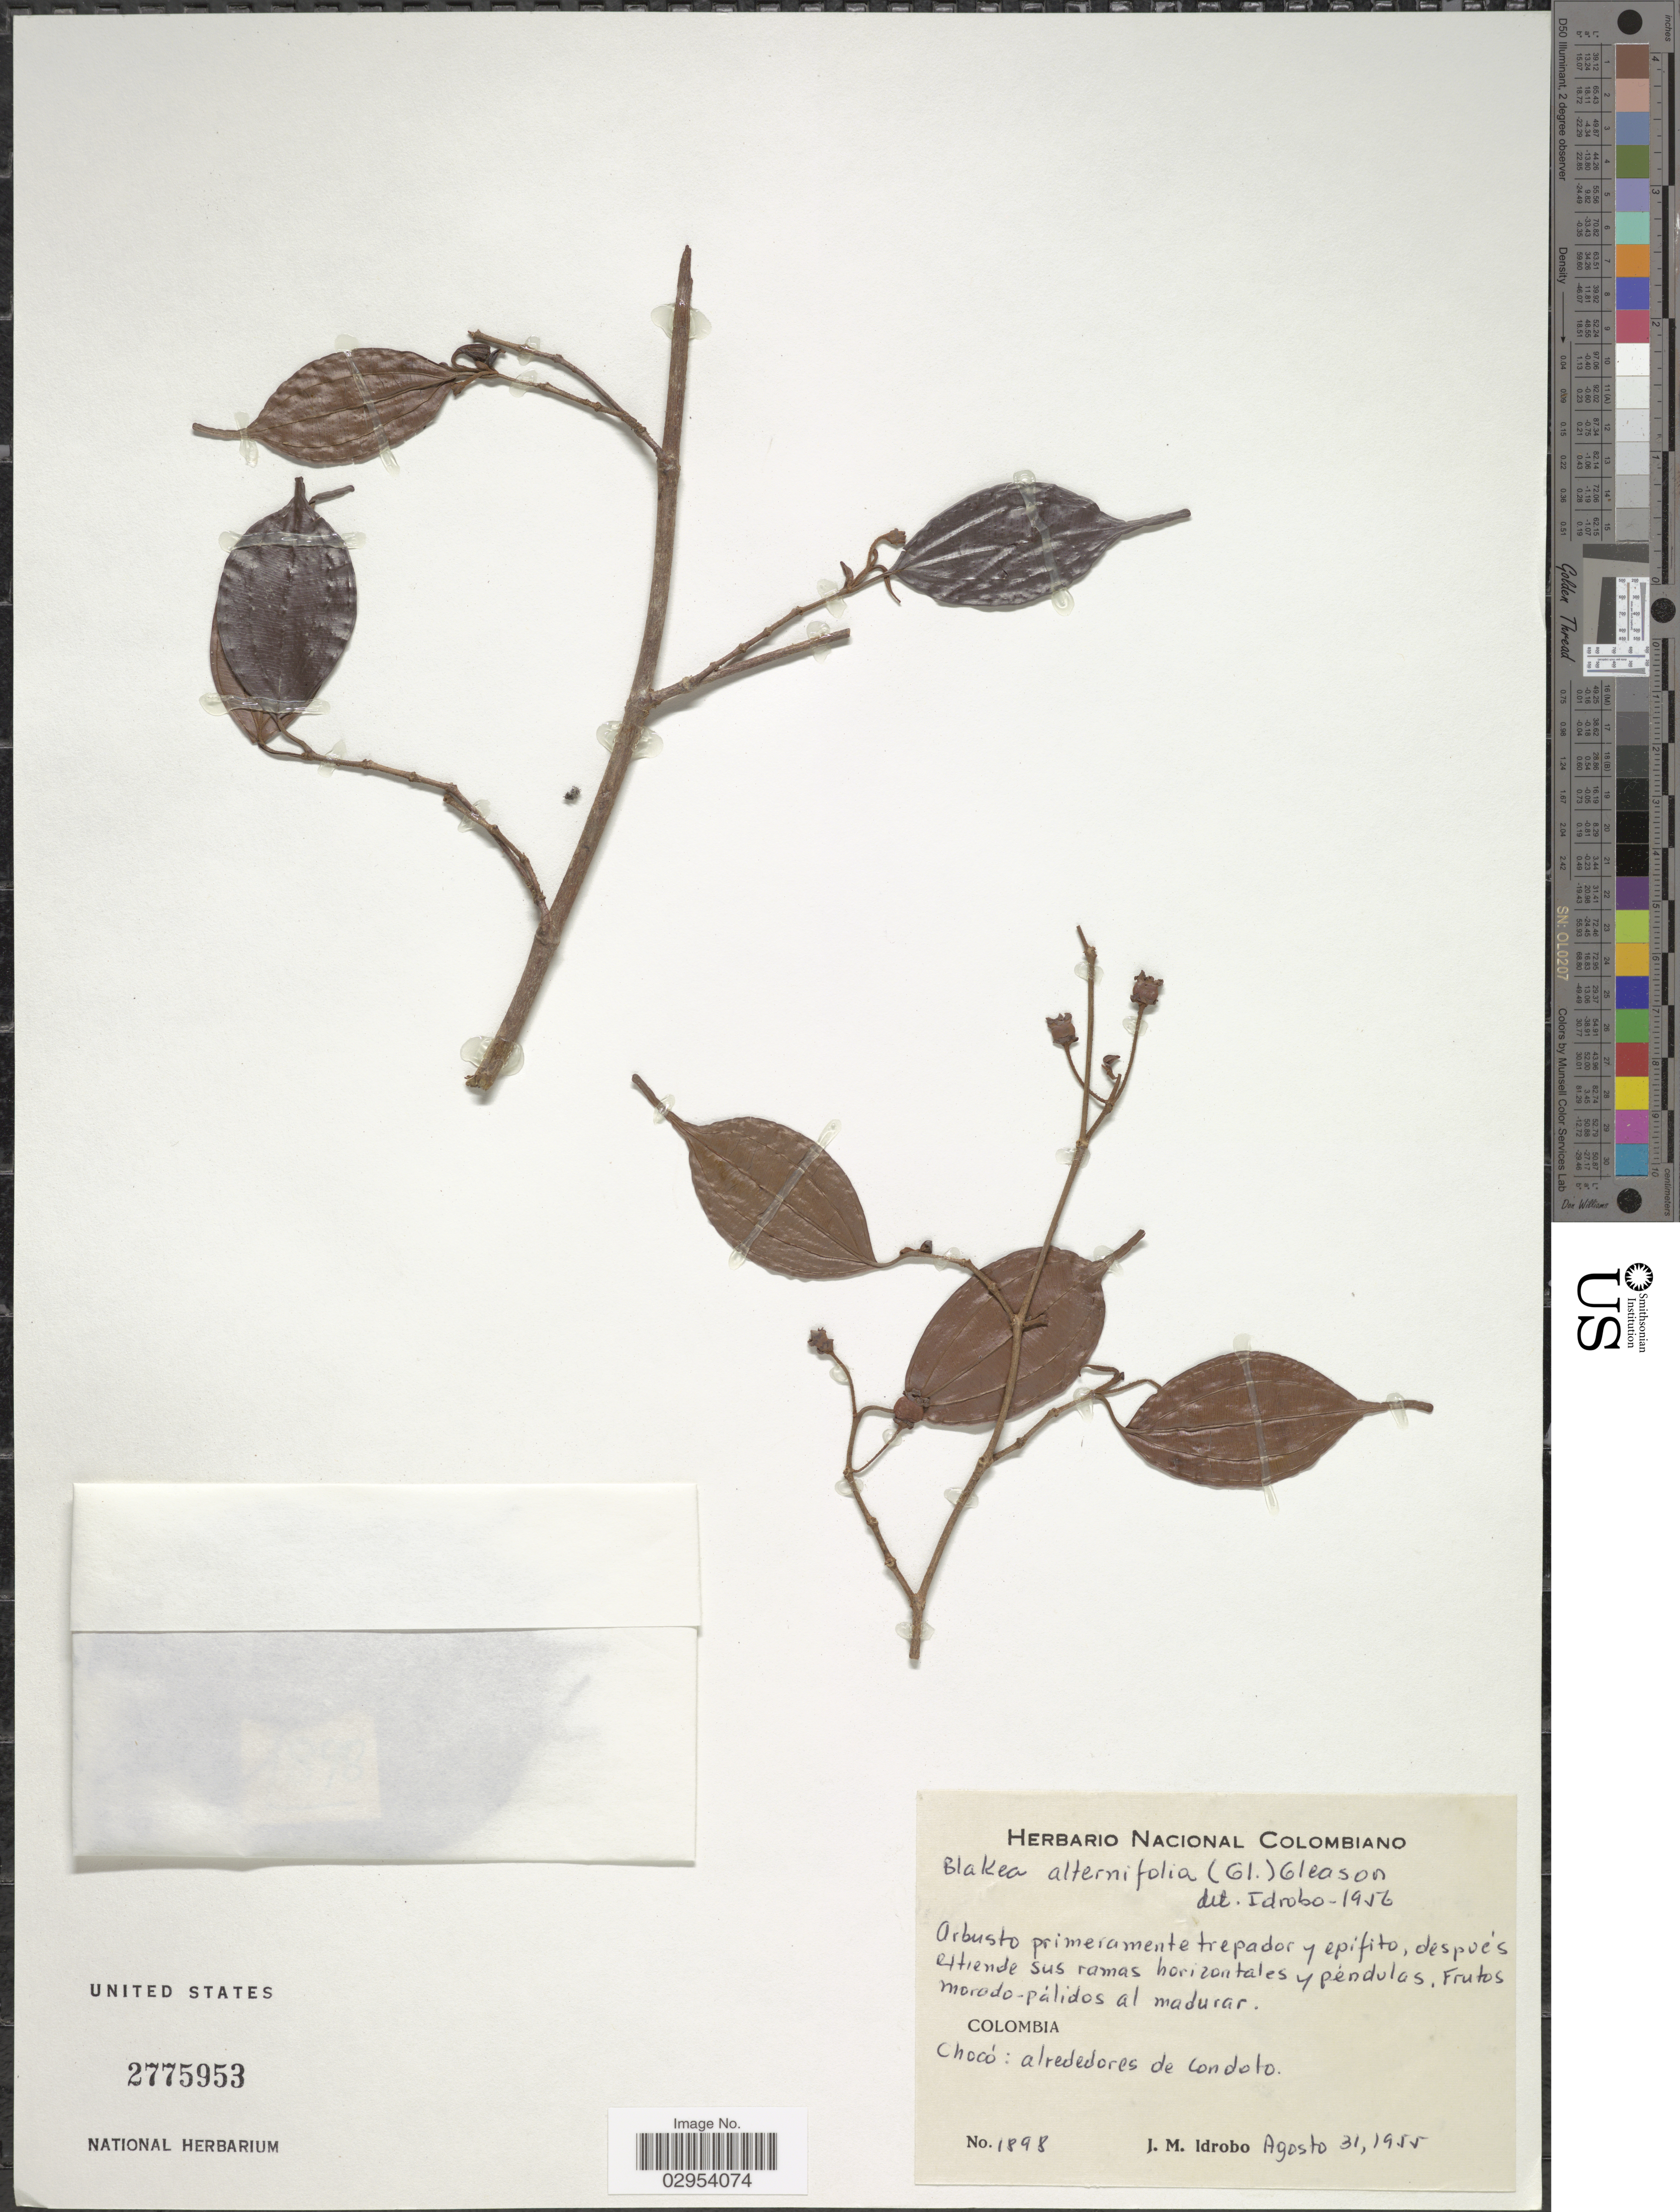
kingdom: Plantae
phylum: Tracheophyta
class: Magnoliopsida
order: Myrtales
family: Melastomataceae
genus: Topobea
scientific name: Topobea alternifolia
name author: Gleason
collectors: J. M. Idrobo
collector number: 1898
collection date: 1955-08-31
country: Colombia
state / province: Chocó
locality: Alrededores de Condoto.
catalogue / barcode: US 2775953